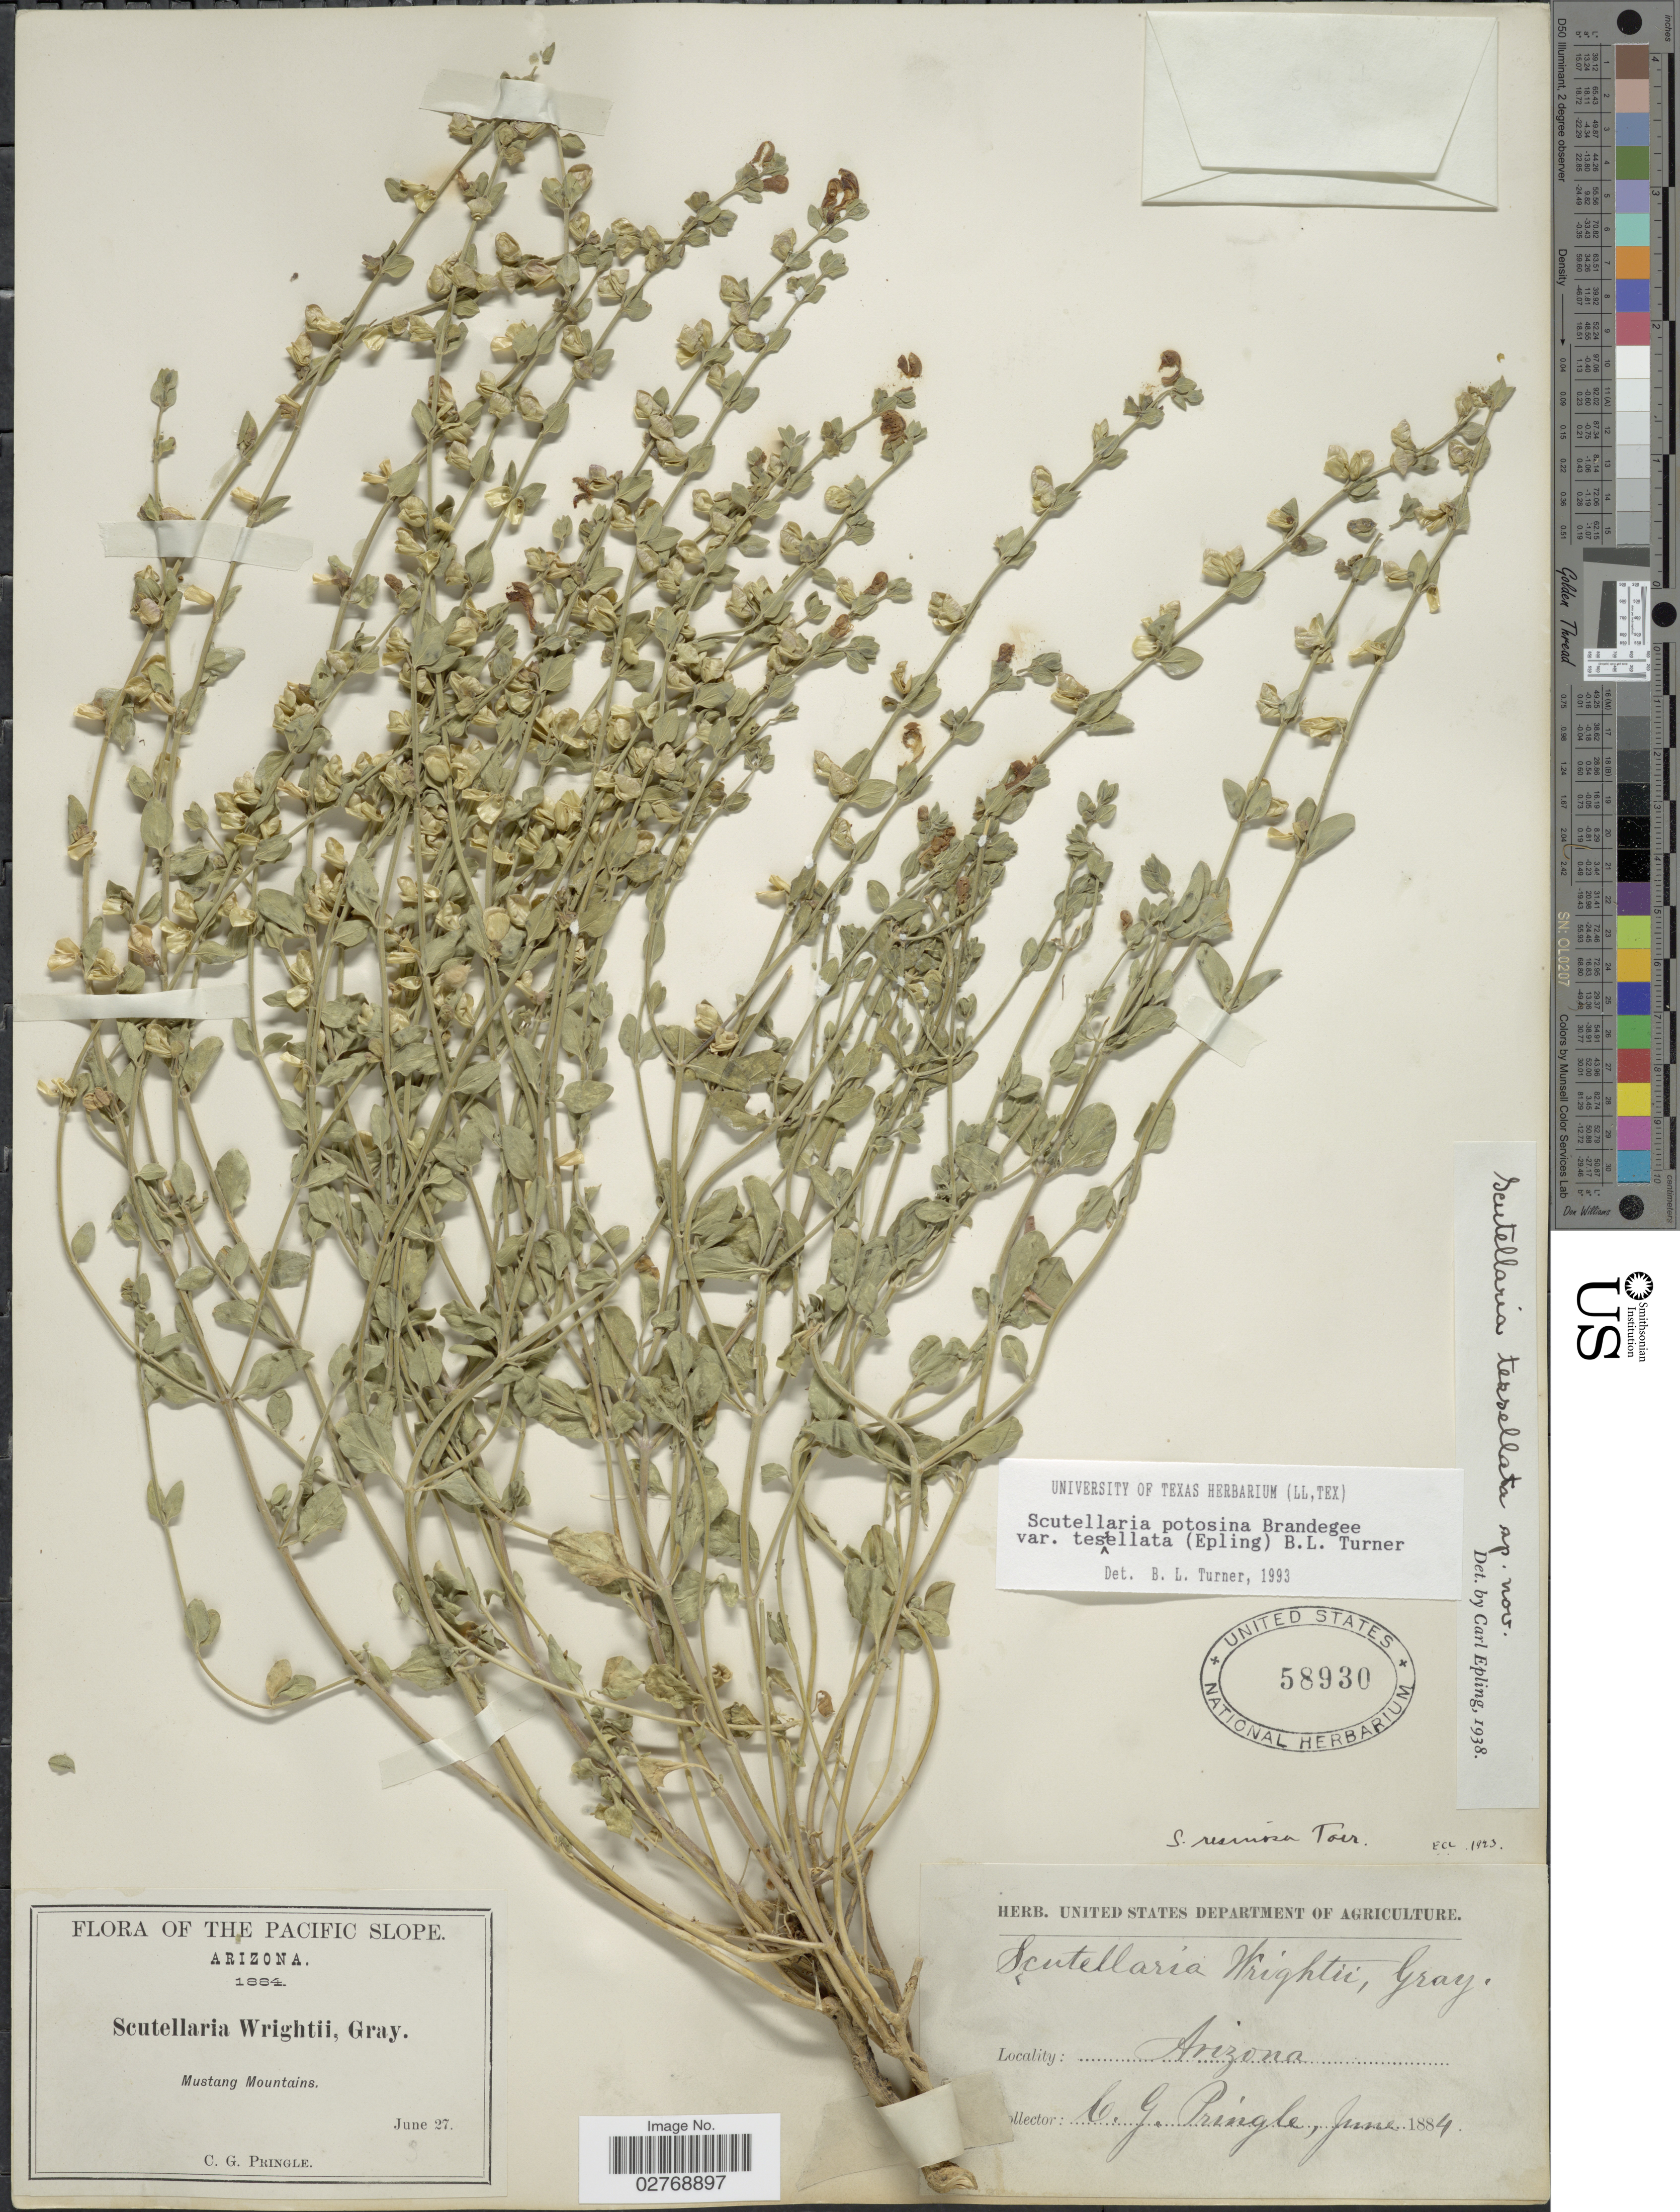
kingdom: Plantae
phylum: Tracheophyta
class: Magnoliopsida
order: Lamiales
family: Lamiaceae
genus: Scutellaria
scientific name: Scutellaria potosina var. tessellata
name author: Brandegee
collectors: C. G. Pringle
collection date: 1884-06-27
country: United States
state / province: Arizona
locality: The Pacific Slope. Mustang Mountains.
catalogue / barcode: US 58930